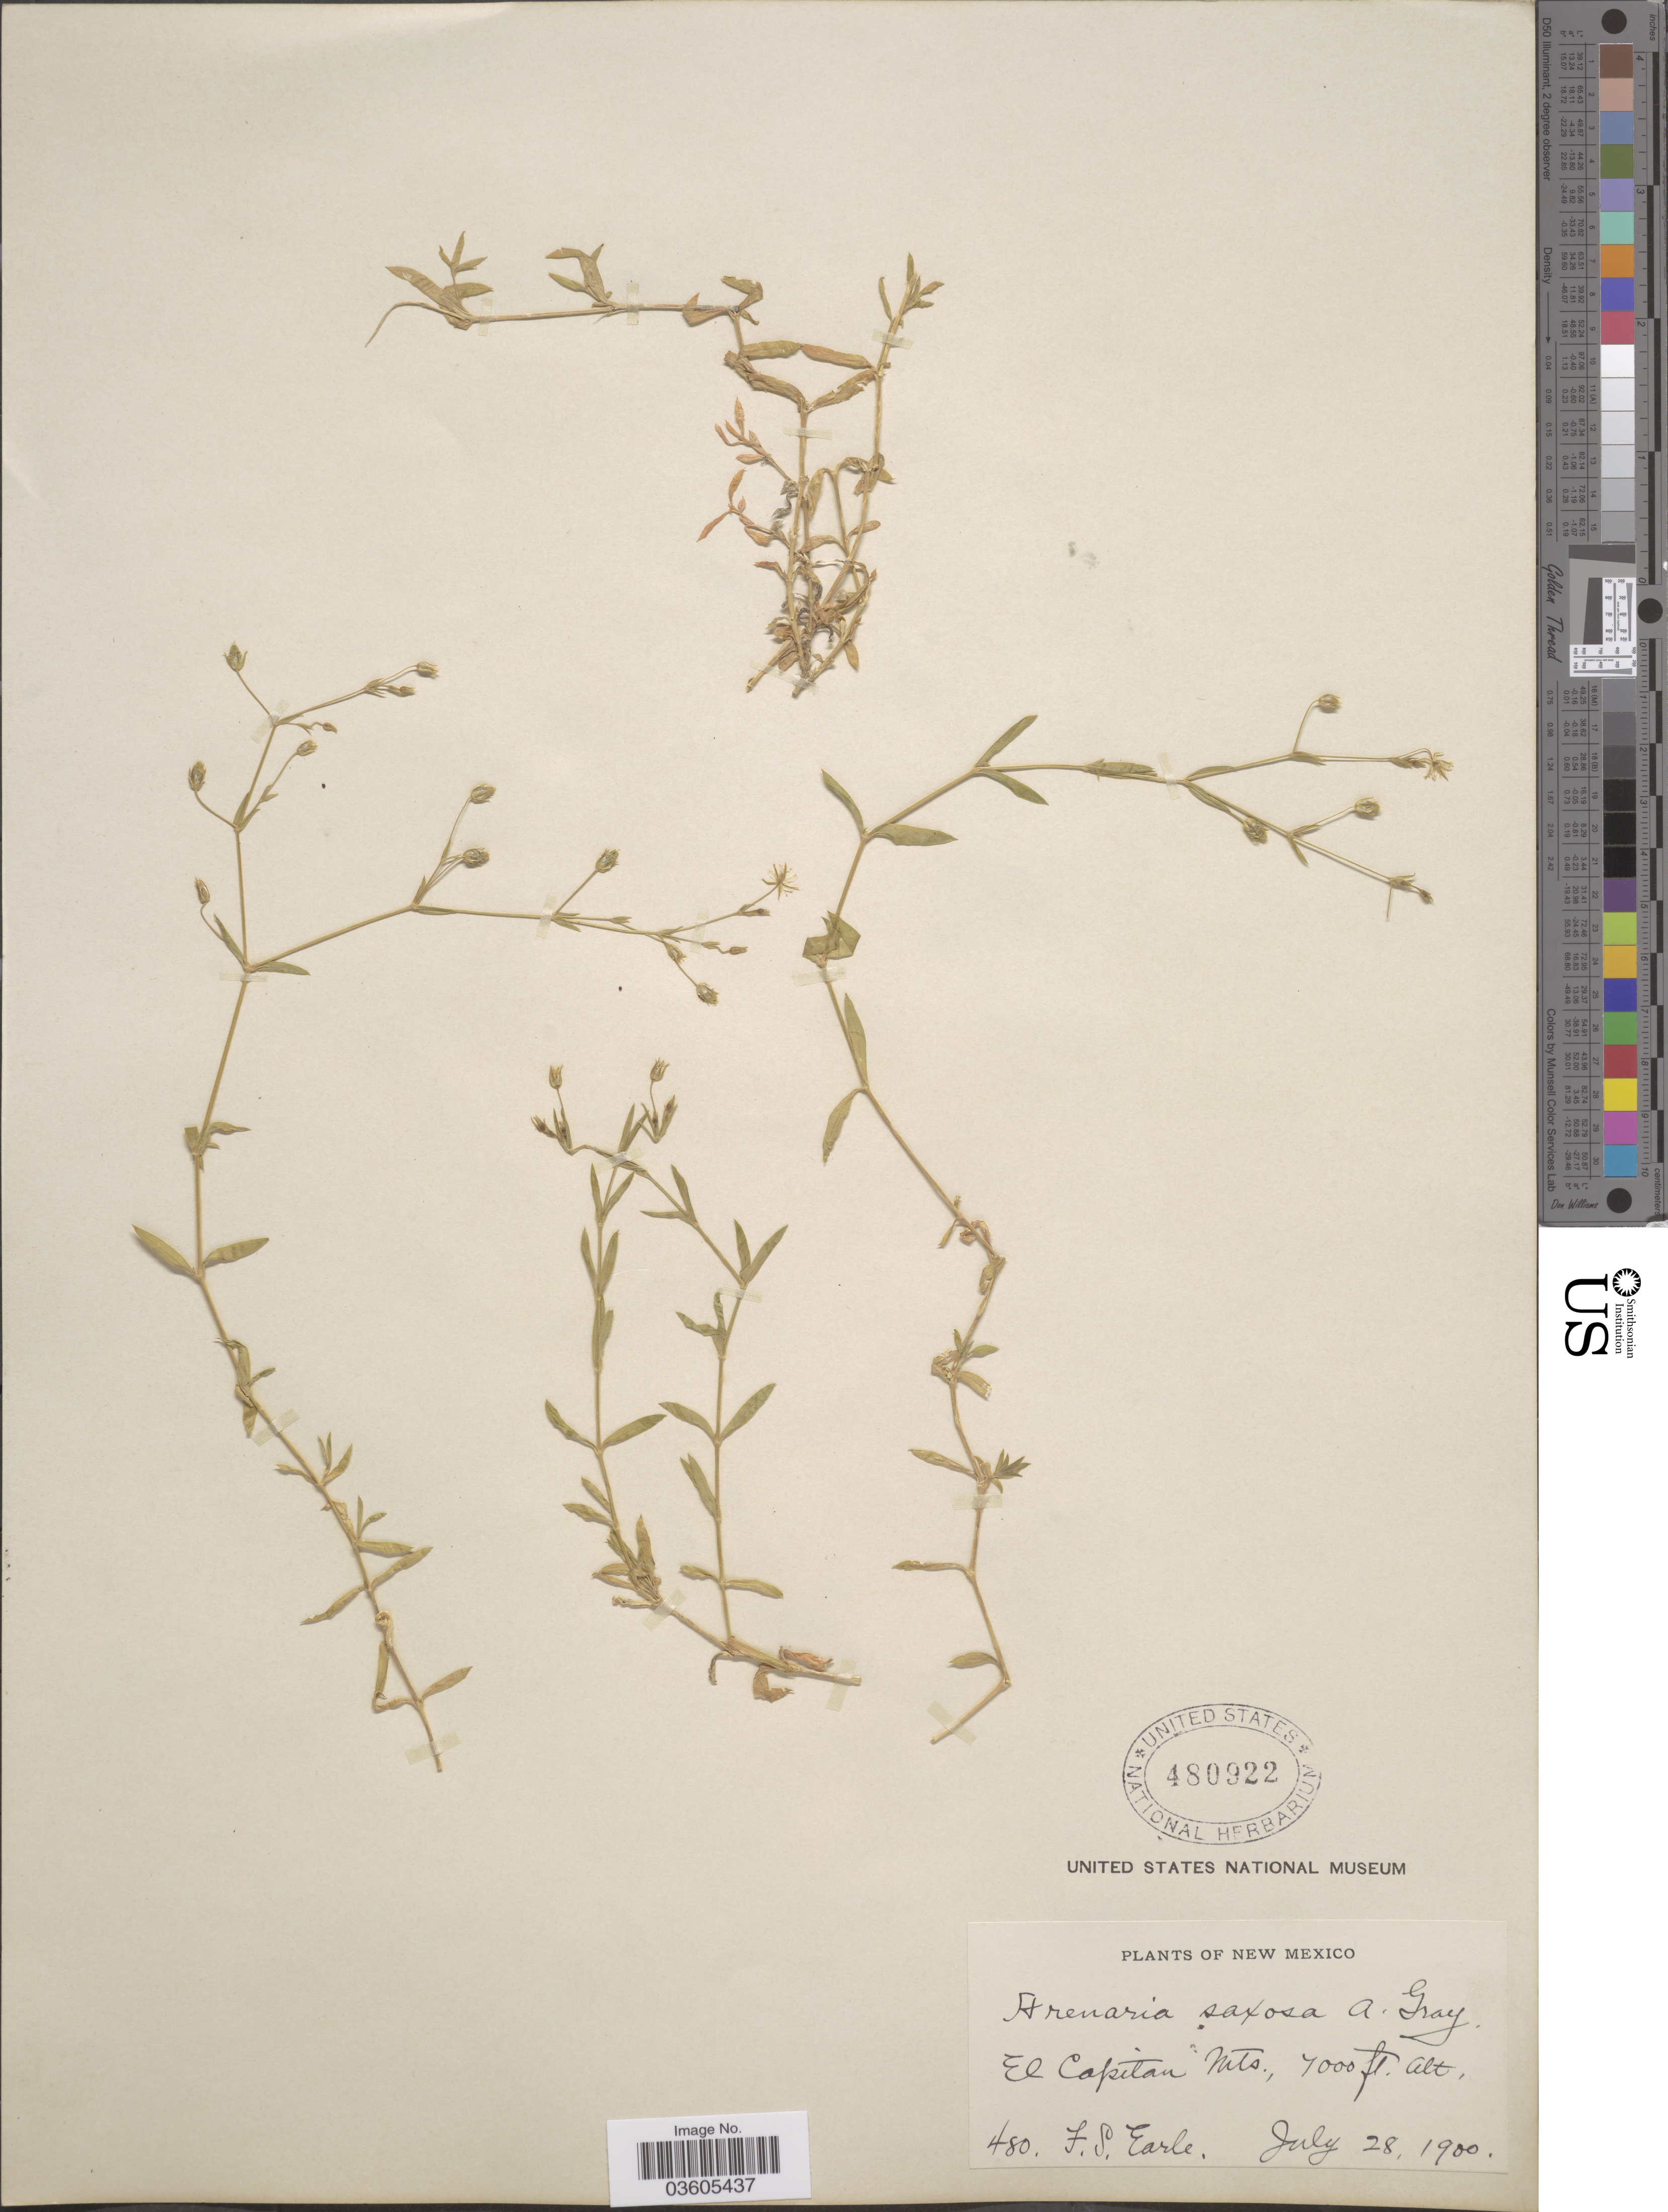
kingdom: Plantae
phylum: Tracheophyta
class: Magnoliopsida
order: Caryophyllales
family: Caryophyllaceae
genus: Arenaria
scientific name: Arenaria confusa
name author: Rydb.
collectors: F. S. Earle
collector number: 480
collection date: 1900-07-28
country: United States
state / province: New Mexico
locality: El Capitan Mts.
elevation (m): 2134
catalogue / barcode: US 480922